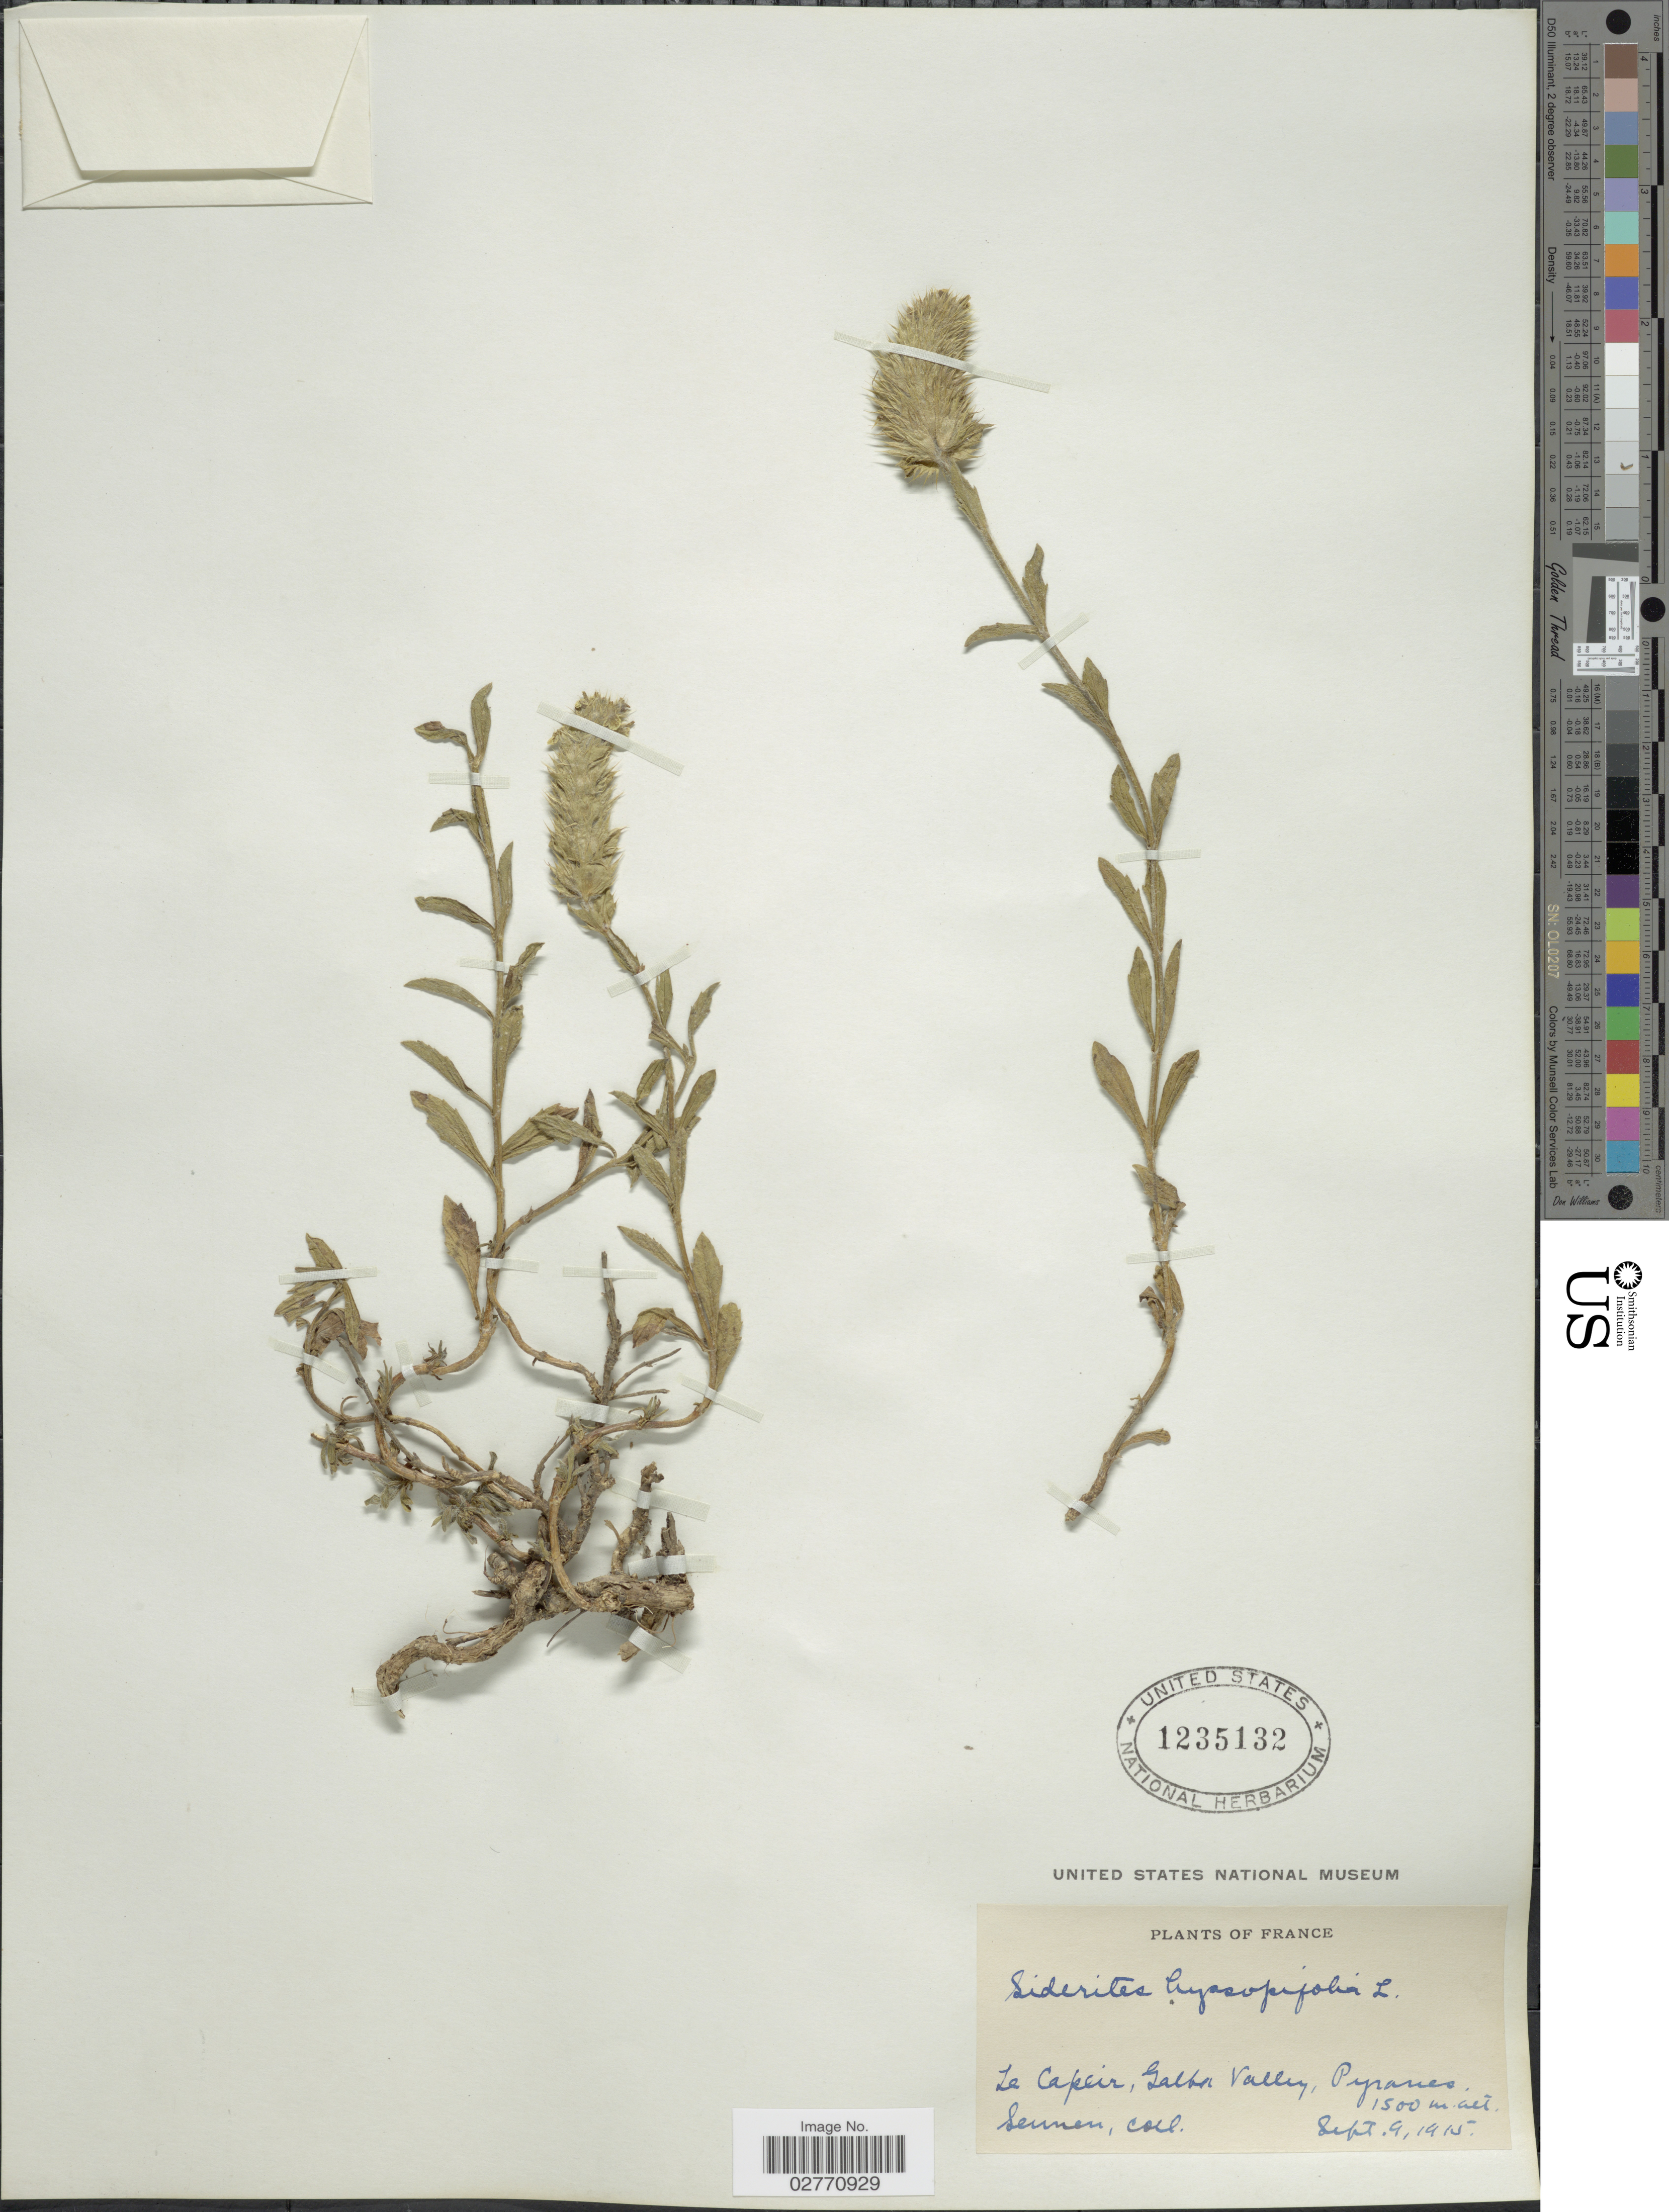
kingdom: Plantae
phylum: Tracheophyta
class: Magnoliopsida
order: Lamiales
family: Lamiaceae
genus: Sideritis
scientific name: Sideritis hyssopifolia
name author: L.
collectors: E. Sennen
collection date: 1915-09-09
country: France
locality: Le Capair, Galbor Valley. Pyranes.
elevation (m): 1500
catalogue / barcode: US 1235132